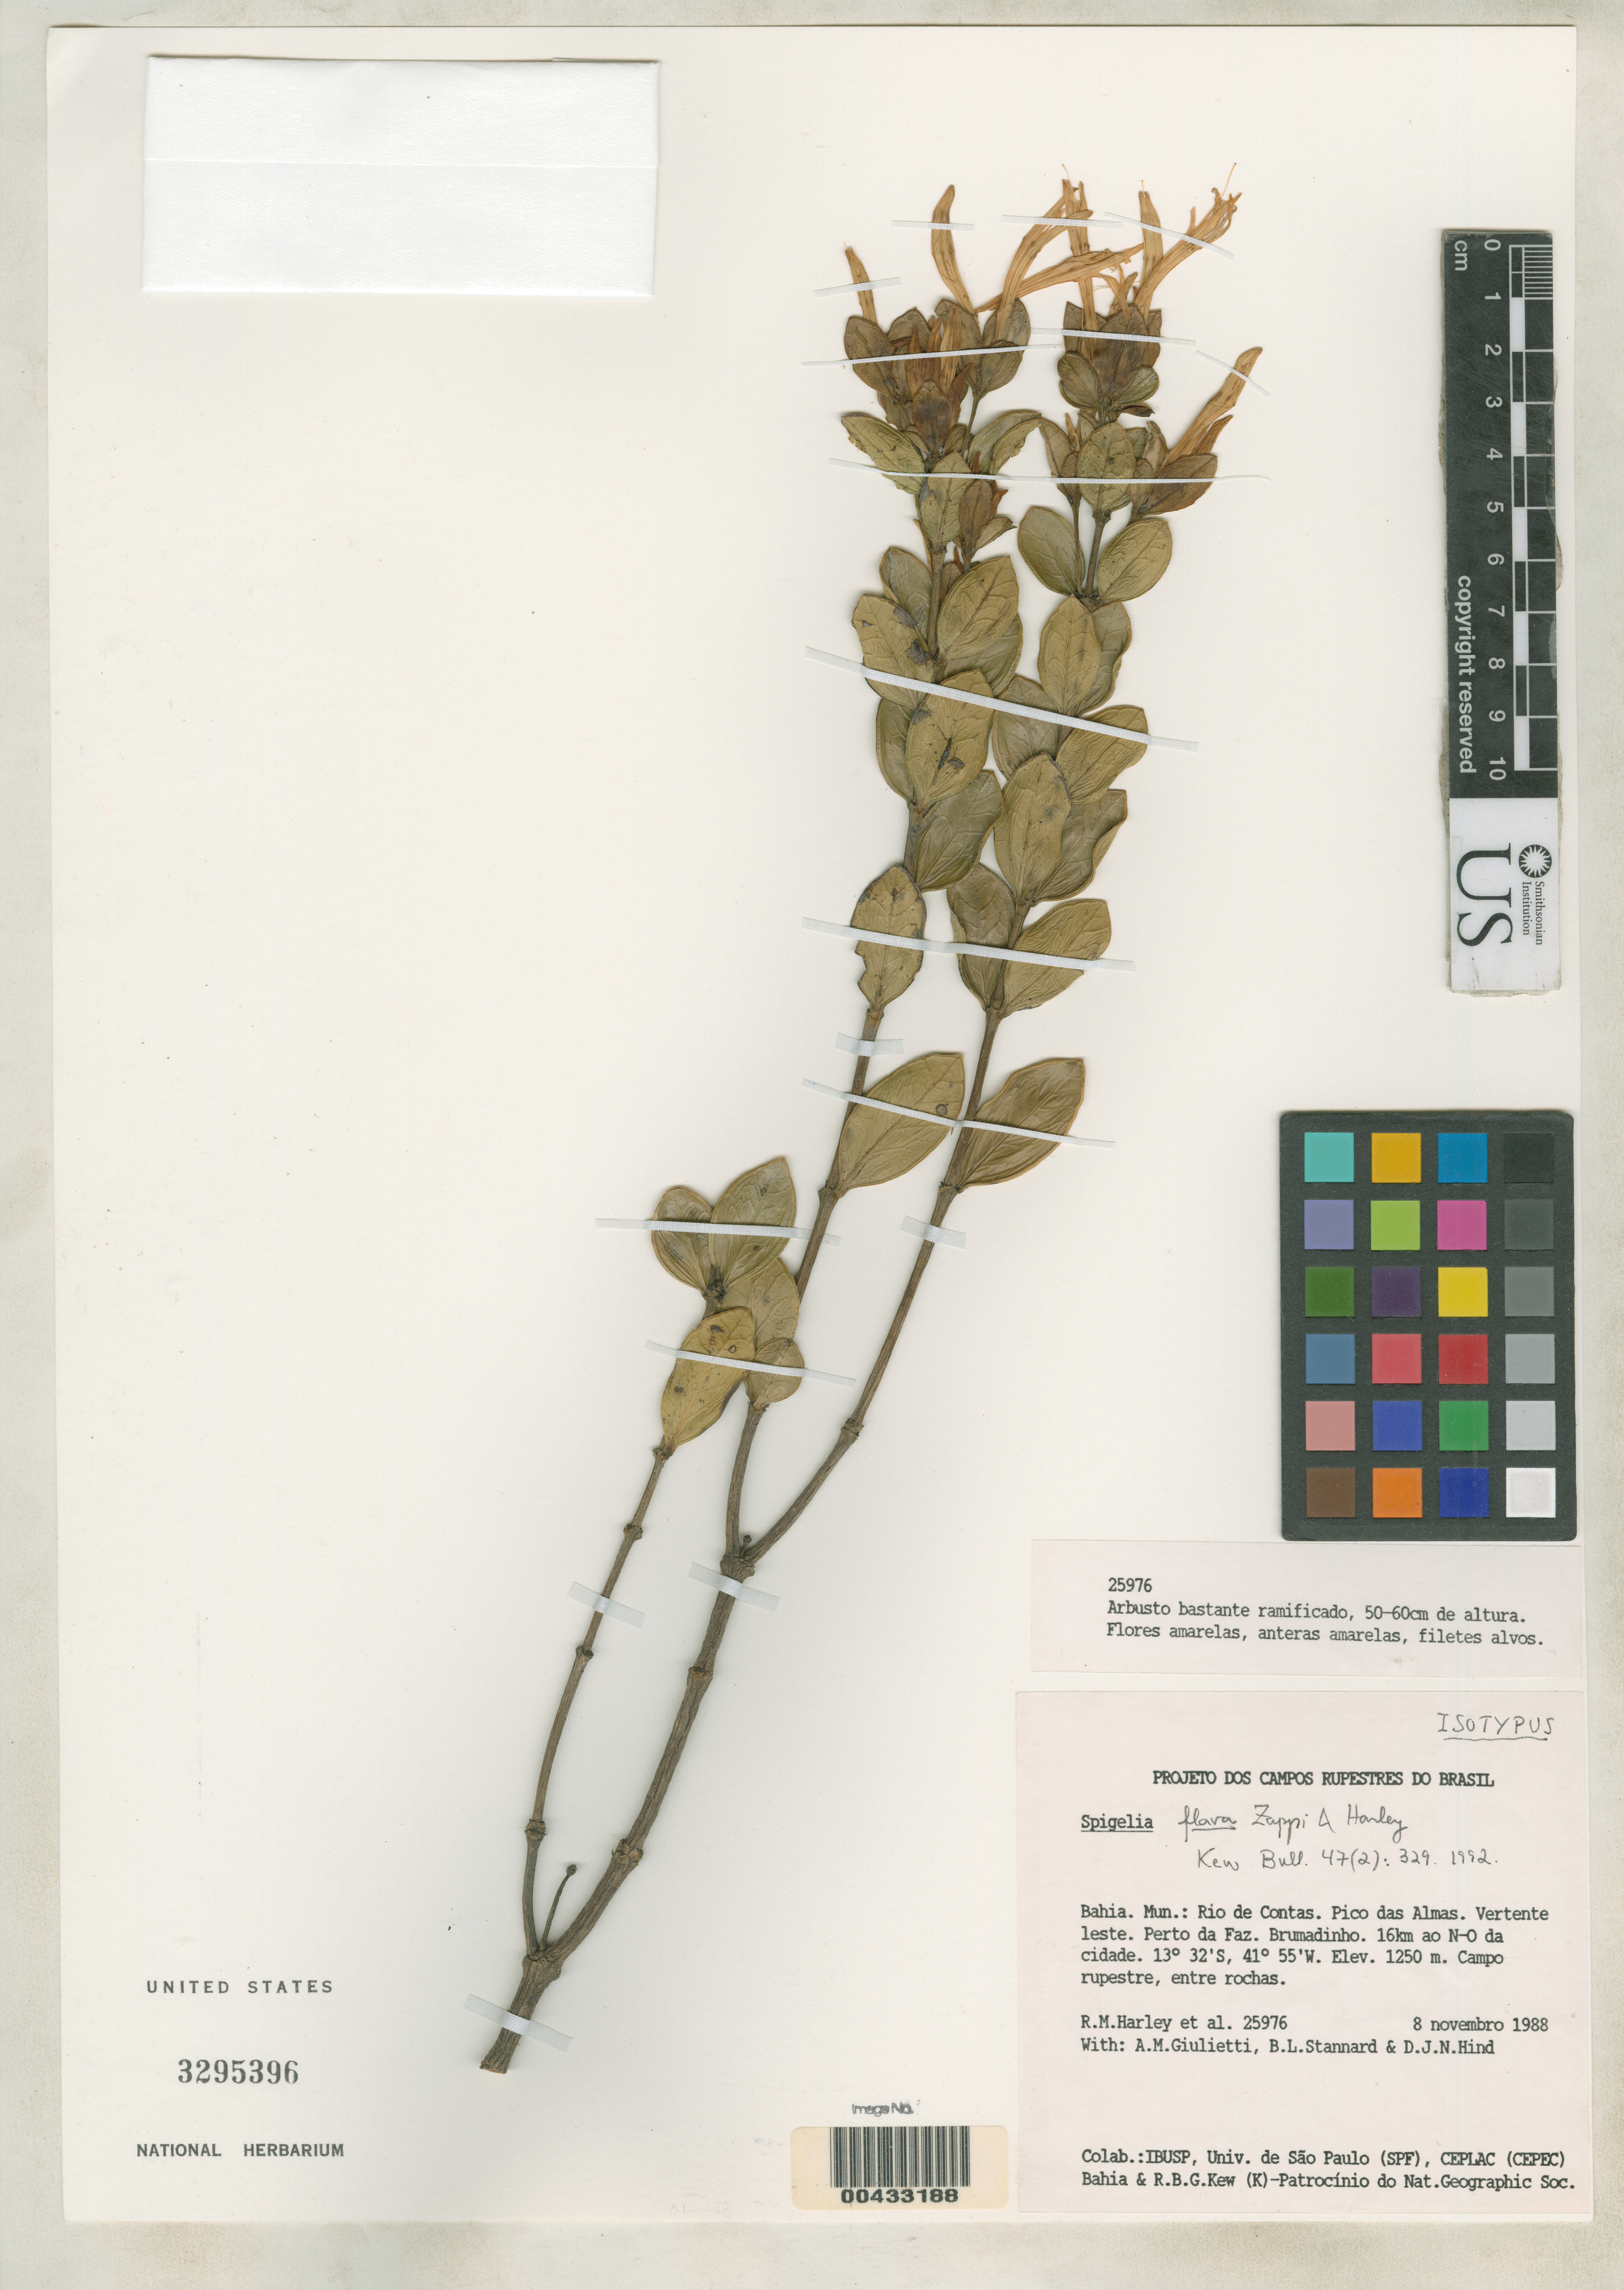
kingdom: Plantae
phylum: Tracheophyta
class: Magnoliopsida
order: Gentianales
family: Loganiaceae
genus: Spigelia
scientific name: Spigelia flava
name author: Zappi & Harley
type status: Isotype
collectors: R. M. Harley, A. Giulietti, B. L. Stannard & D. J. N. Hind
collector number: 25976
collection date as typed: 08 Nov 1988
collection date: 1988-11-08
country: Brazil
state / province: Bahia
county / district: Rio de Contas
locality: Pico das Almas, Vertente Leste, Perto da Faz, Brumadinho, 16 km no da Ciudade.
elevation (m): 1250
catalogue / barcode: US 3295396